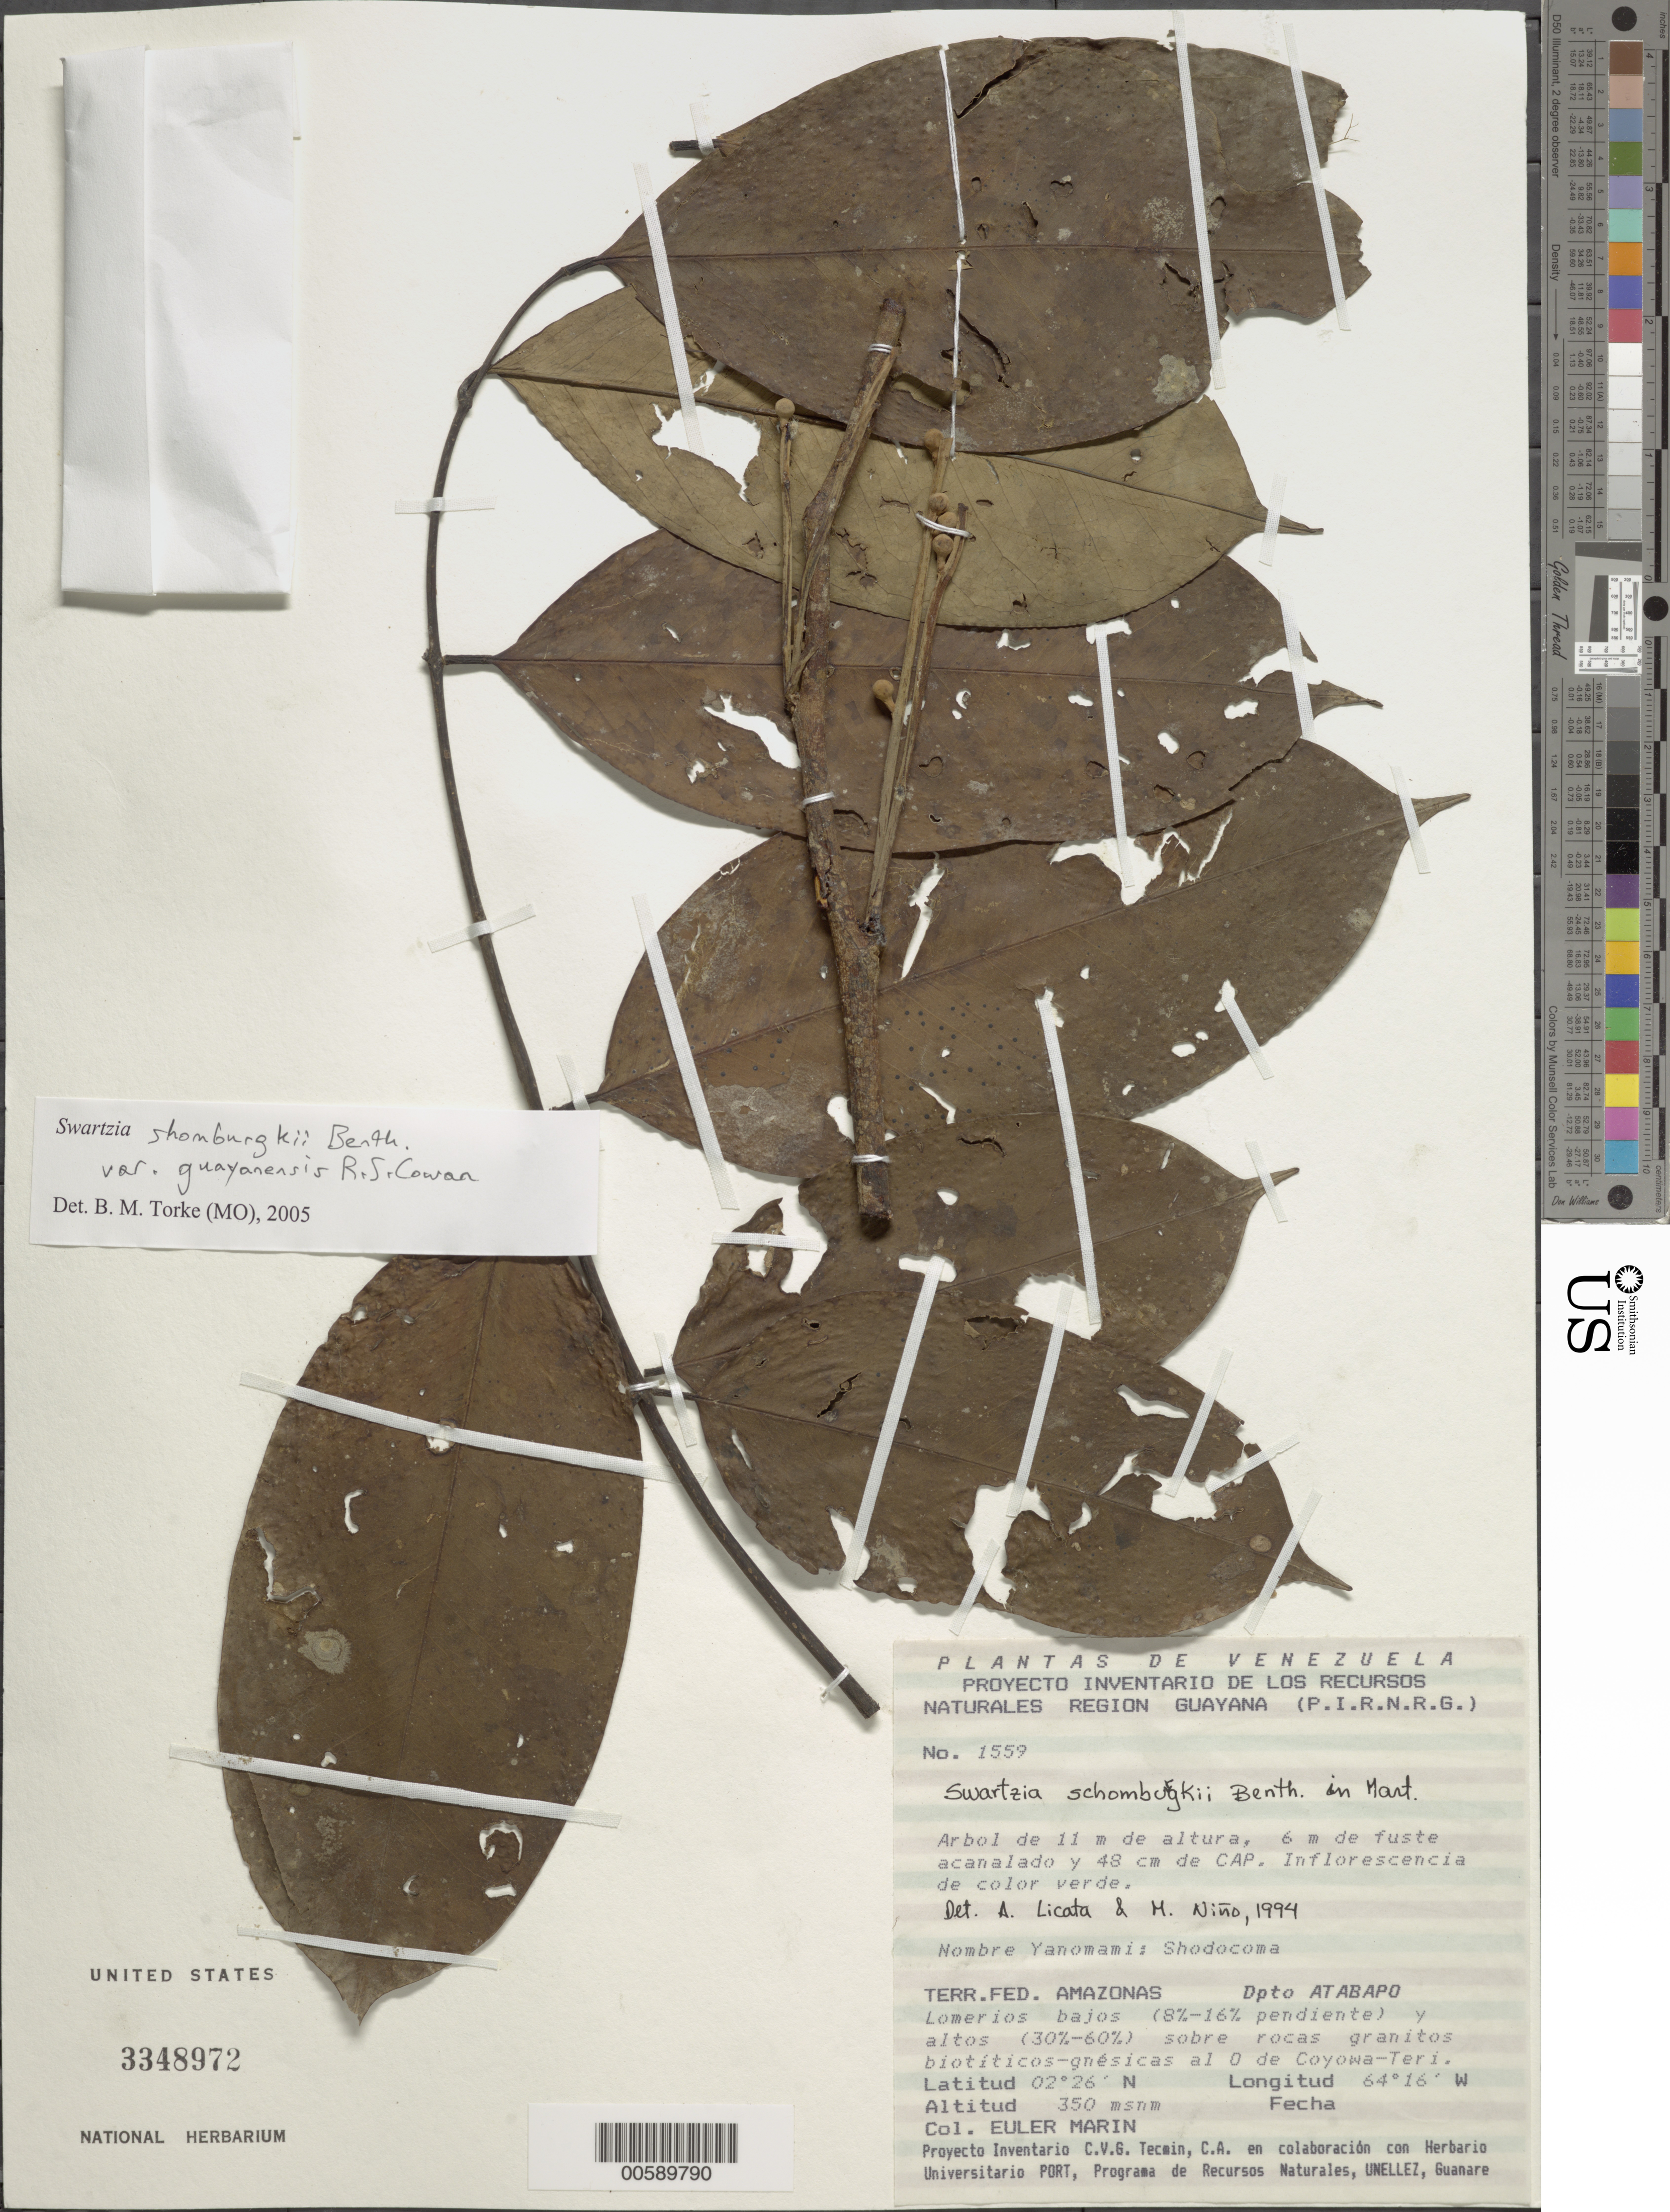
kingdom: Plantae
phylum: Tracheophyta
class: Magnoliopsida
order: Fabales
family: Fabaceae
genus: Swartzia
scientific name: Swartzia schomburgkii var. guayanensis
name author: R.S. Cowan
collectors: E. Marin et al.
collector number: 1559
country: Venezuela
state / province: Amazonas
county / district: Atabapo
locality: Atabapo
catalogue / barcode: US 3348972